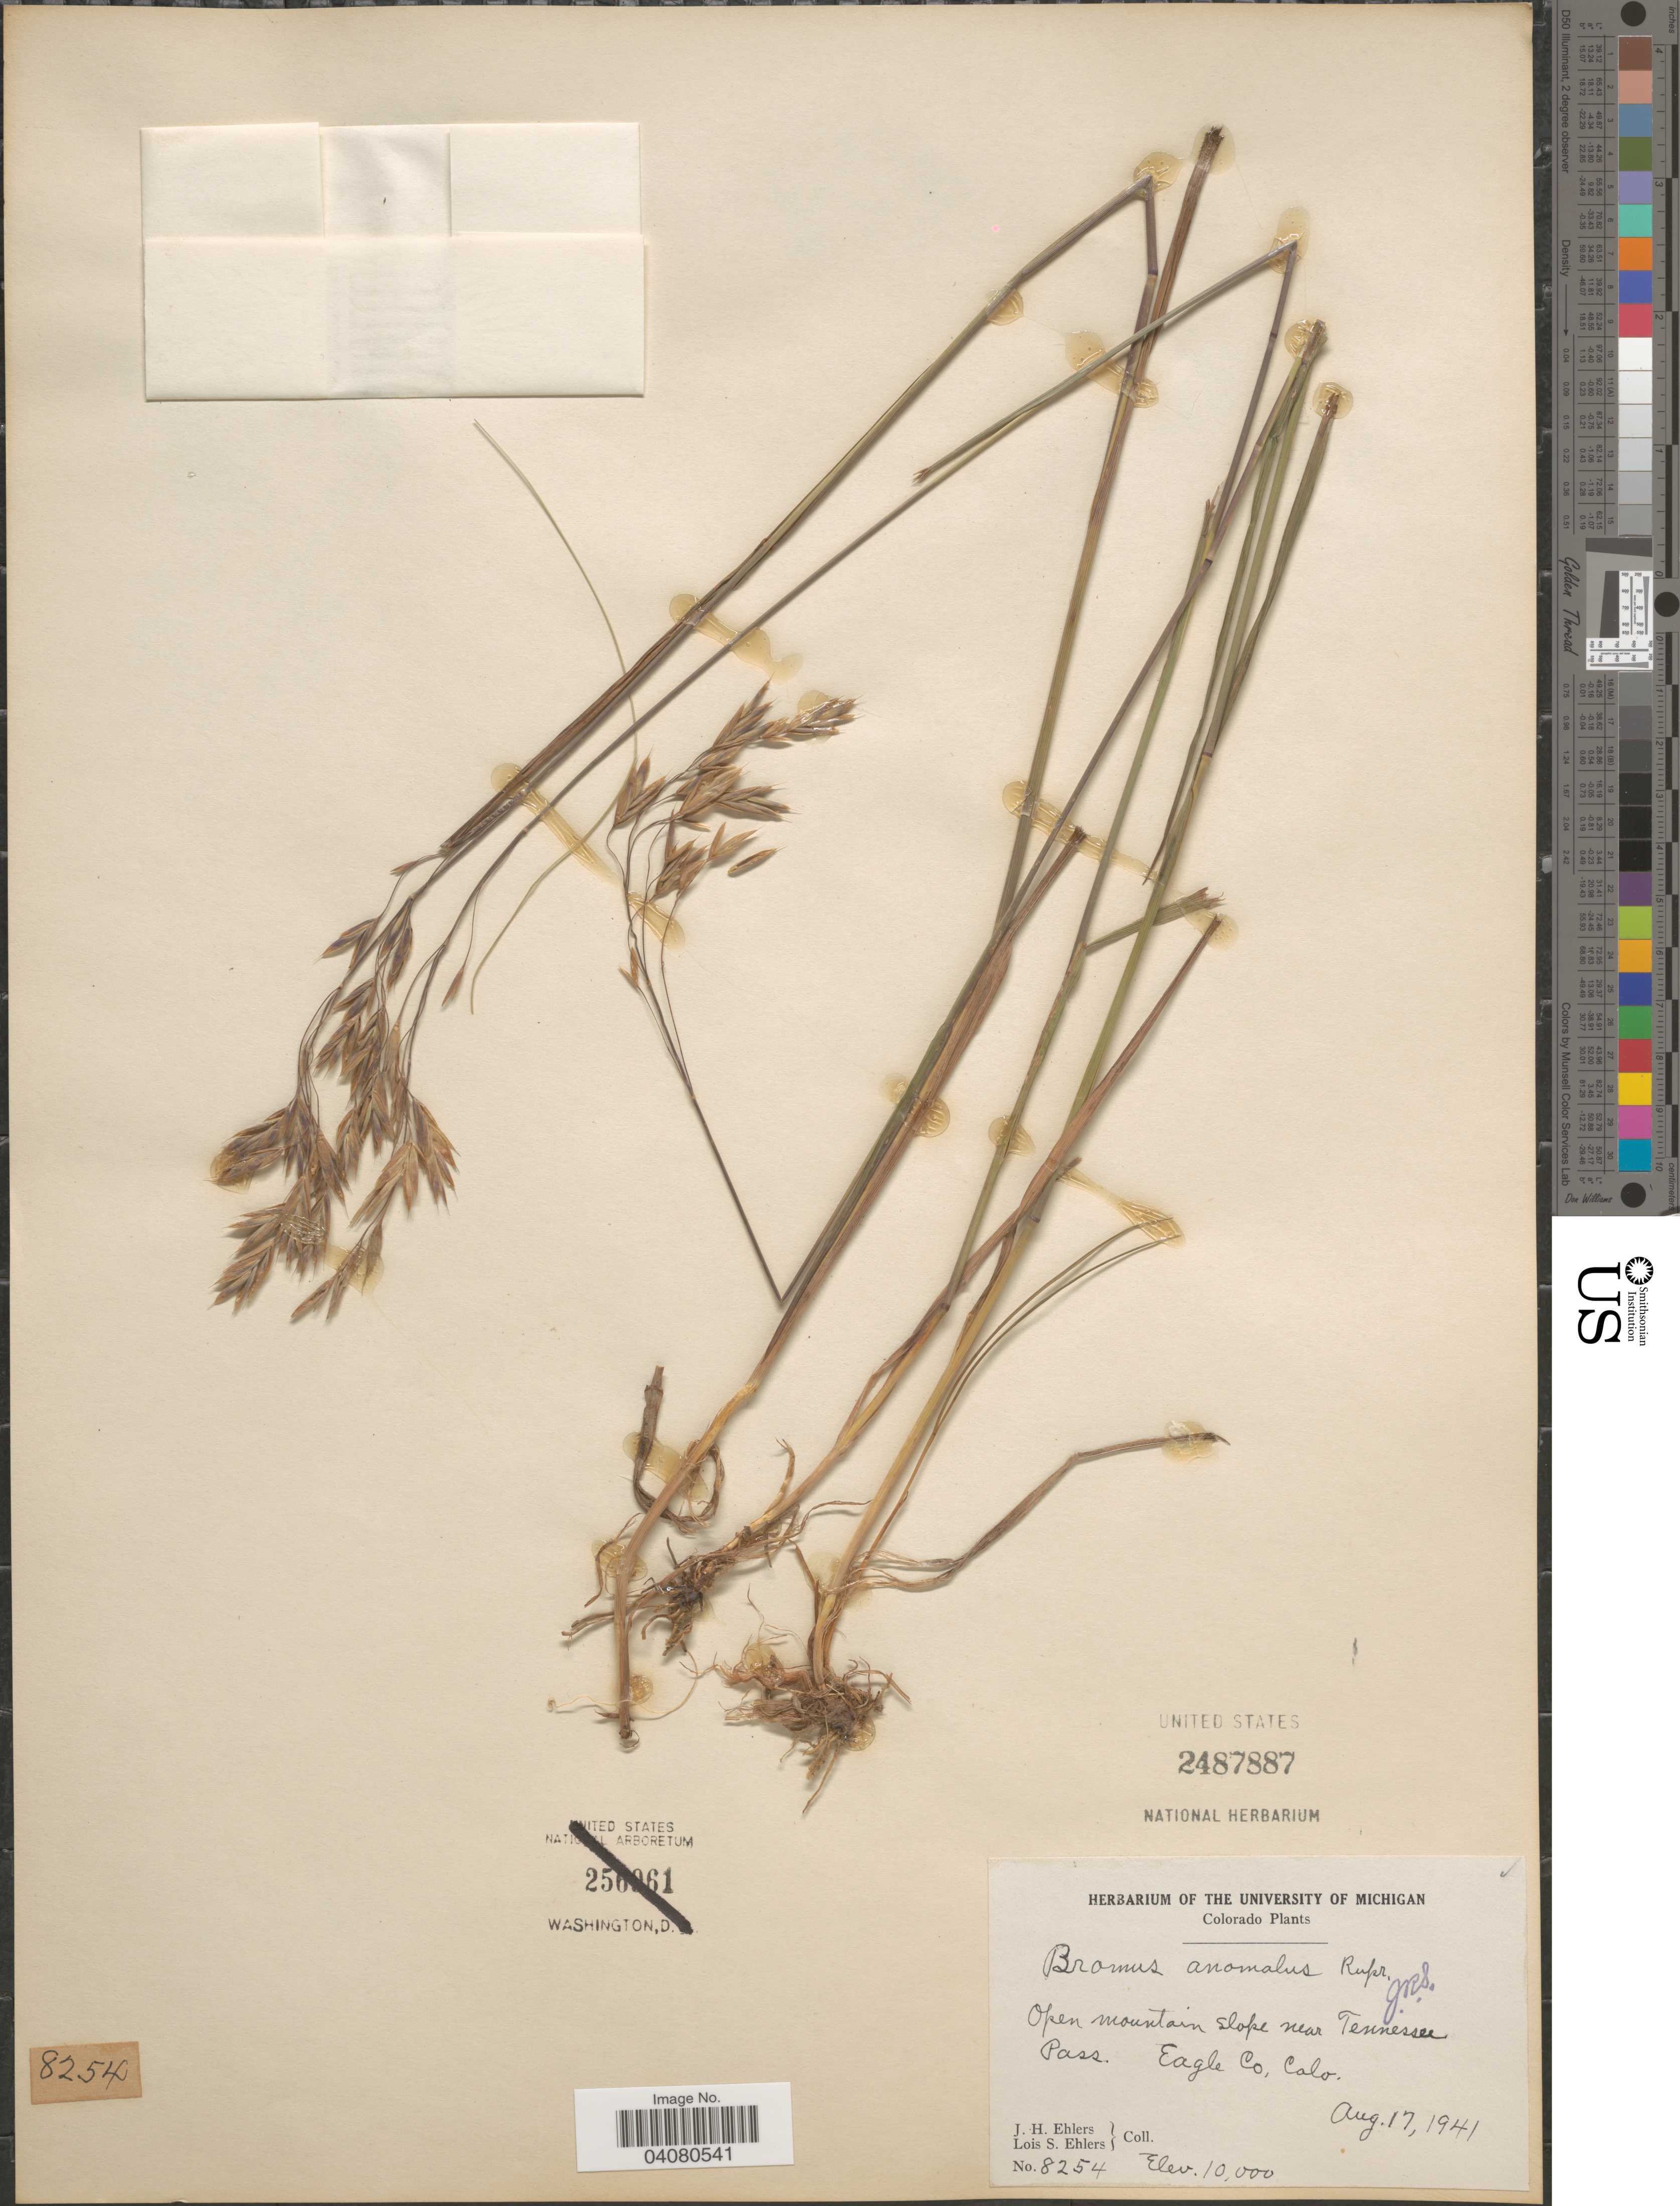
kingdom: Plantae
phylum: Tracheophyta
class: Liliopsida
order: Poales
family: Poaceae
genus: Bromus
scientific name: Bromus anomalus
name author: Rupr. ex E. Fourn.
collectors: J. H. Ehlers & L. Ehlers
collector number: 8254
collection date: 1941-08-17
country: United States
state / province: Colorado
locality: Open mountain Slope near Tennessee Pass. Eagle Co.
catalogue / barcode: US 2487887